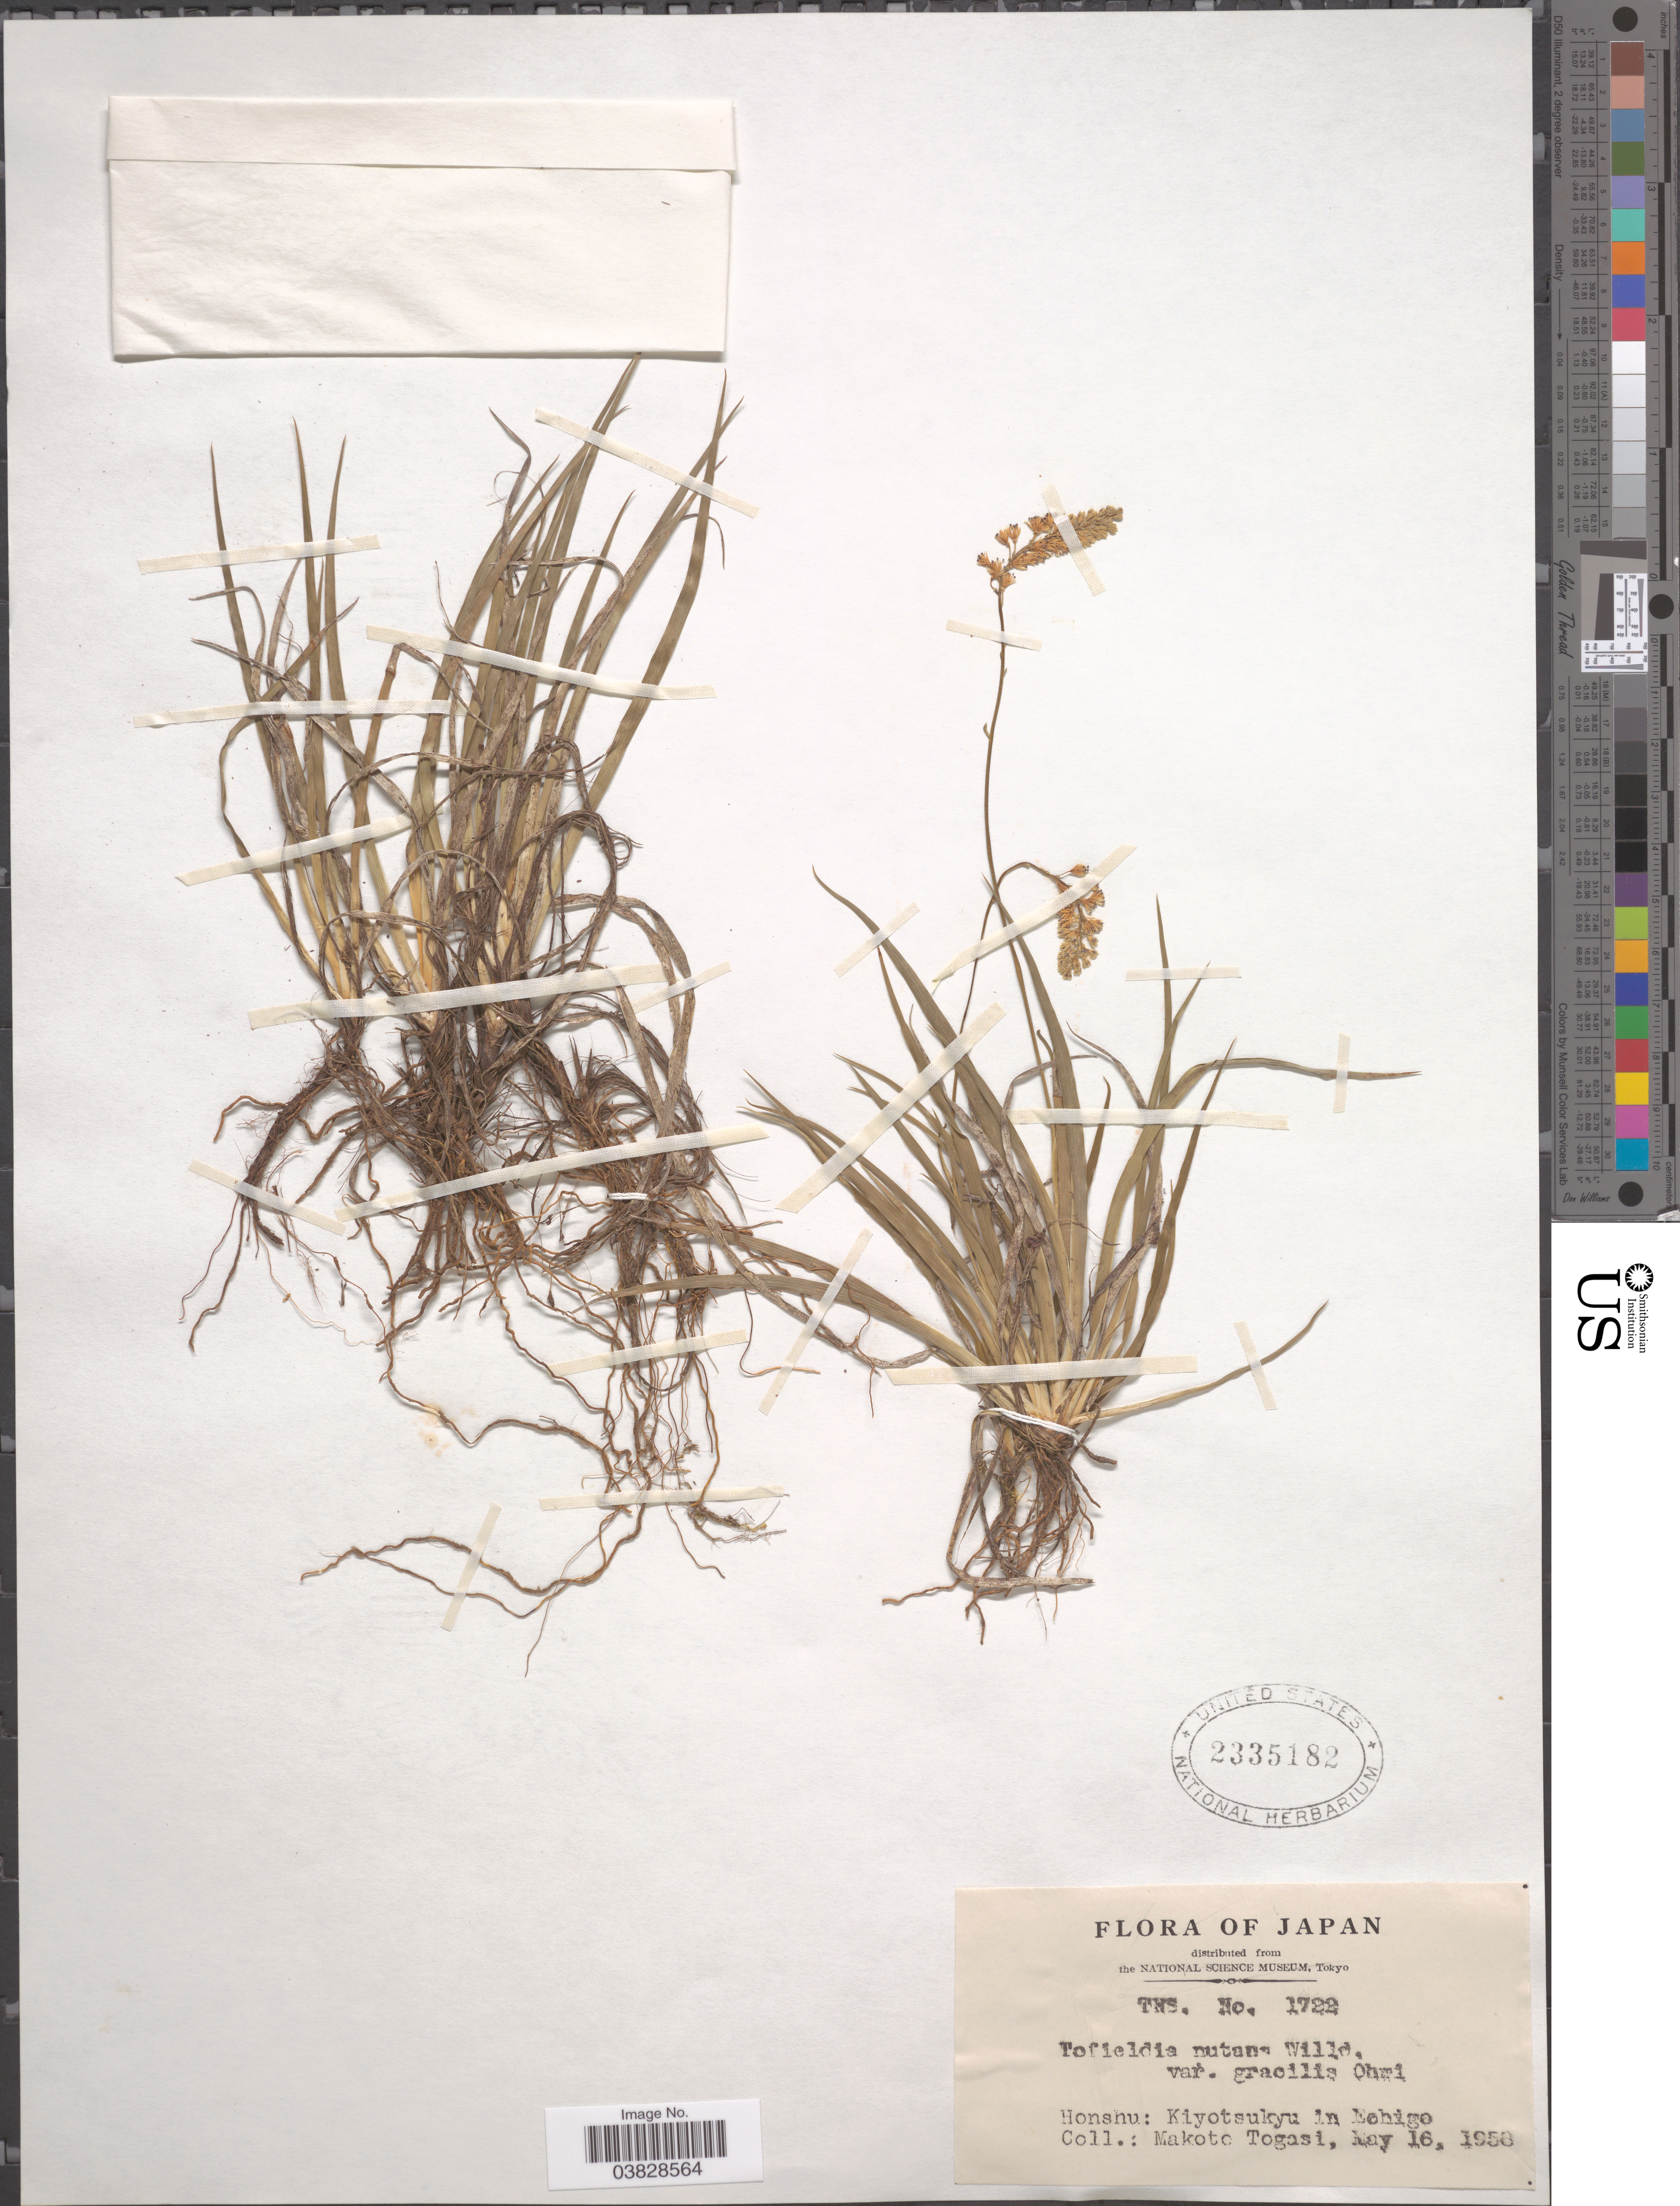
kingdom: Plantae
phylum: Tracheophyta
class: Liliopsida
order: Alismatales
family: Tofieldiaceae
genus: Tofieldia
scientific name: Tofieldia nutans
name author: Willd. ex Schult. f.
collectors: M. Togasi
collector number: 1722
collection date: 1958-05-16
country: Japan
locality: Honshu: Kiyotsukyu in Echigo.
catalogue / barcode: US 2335182